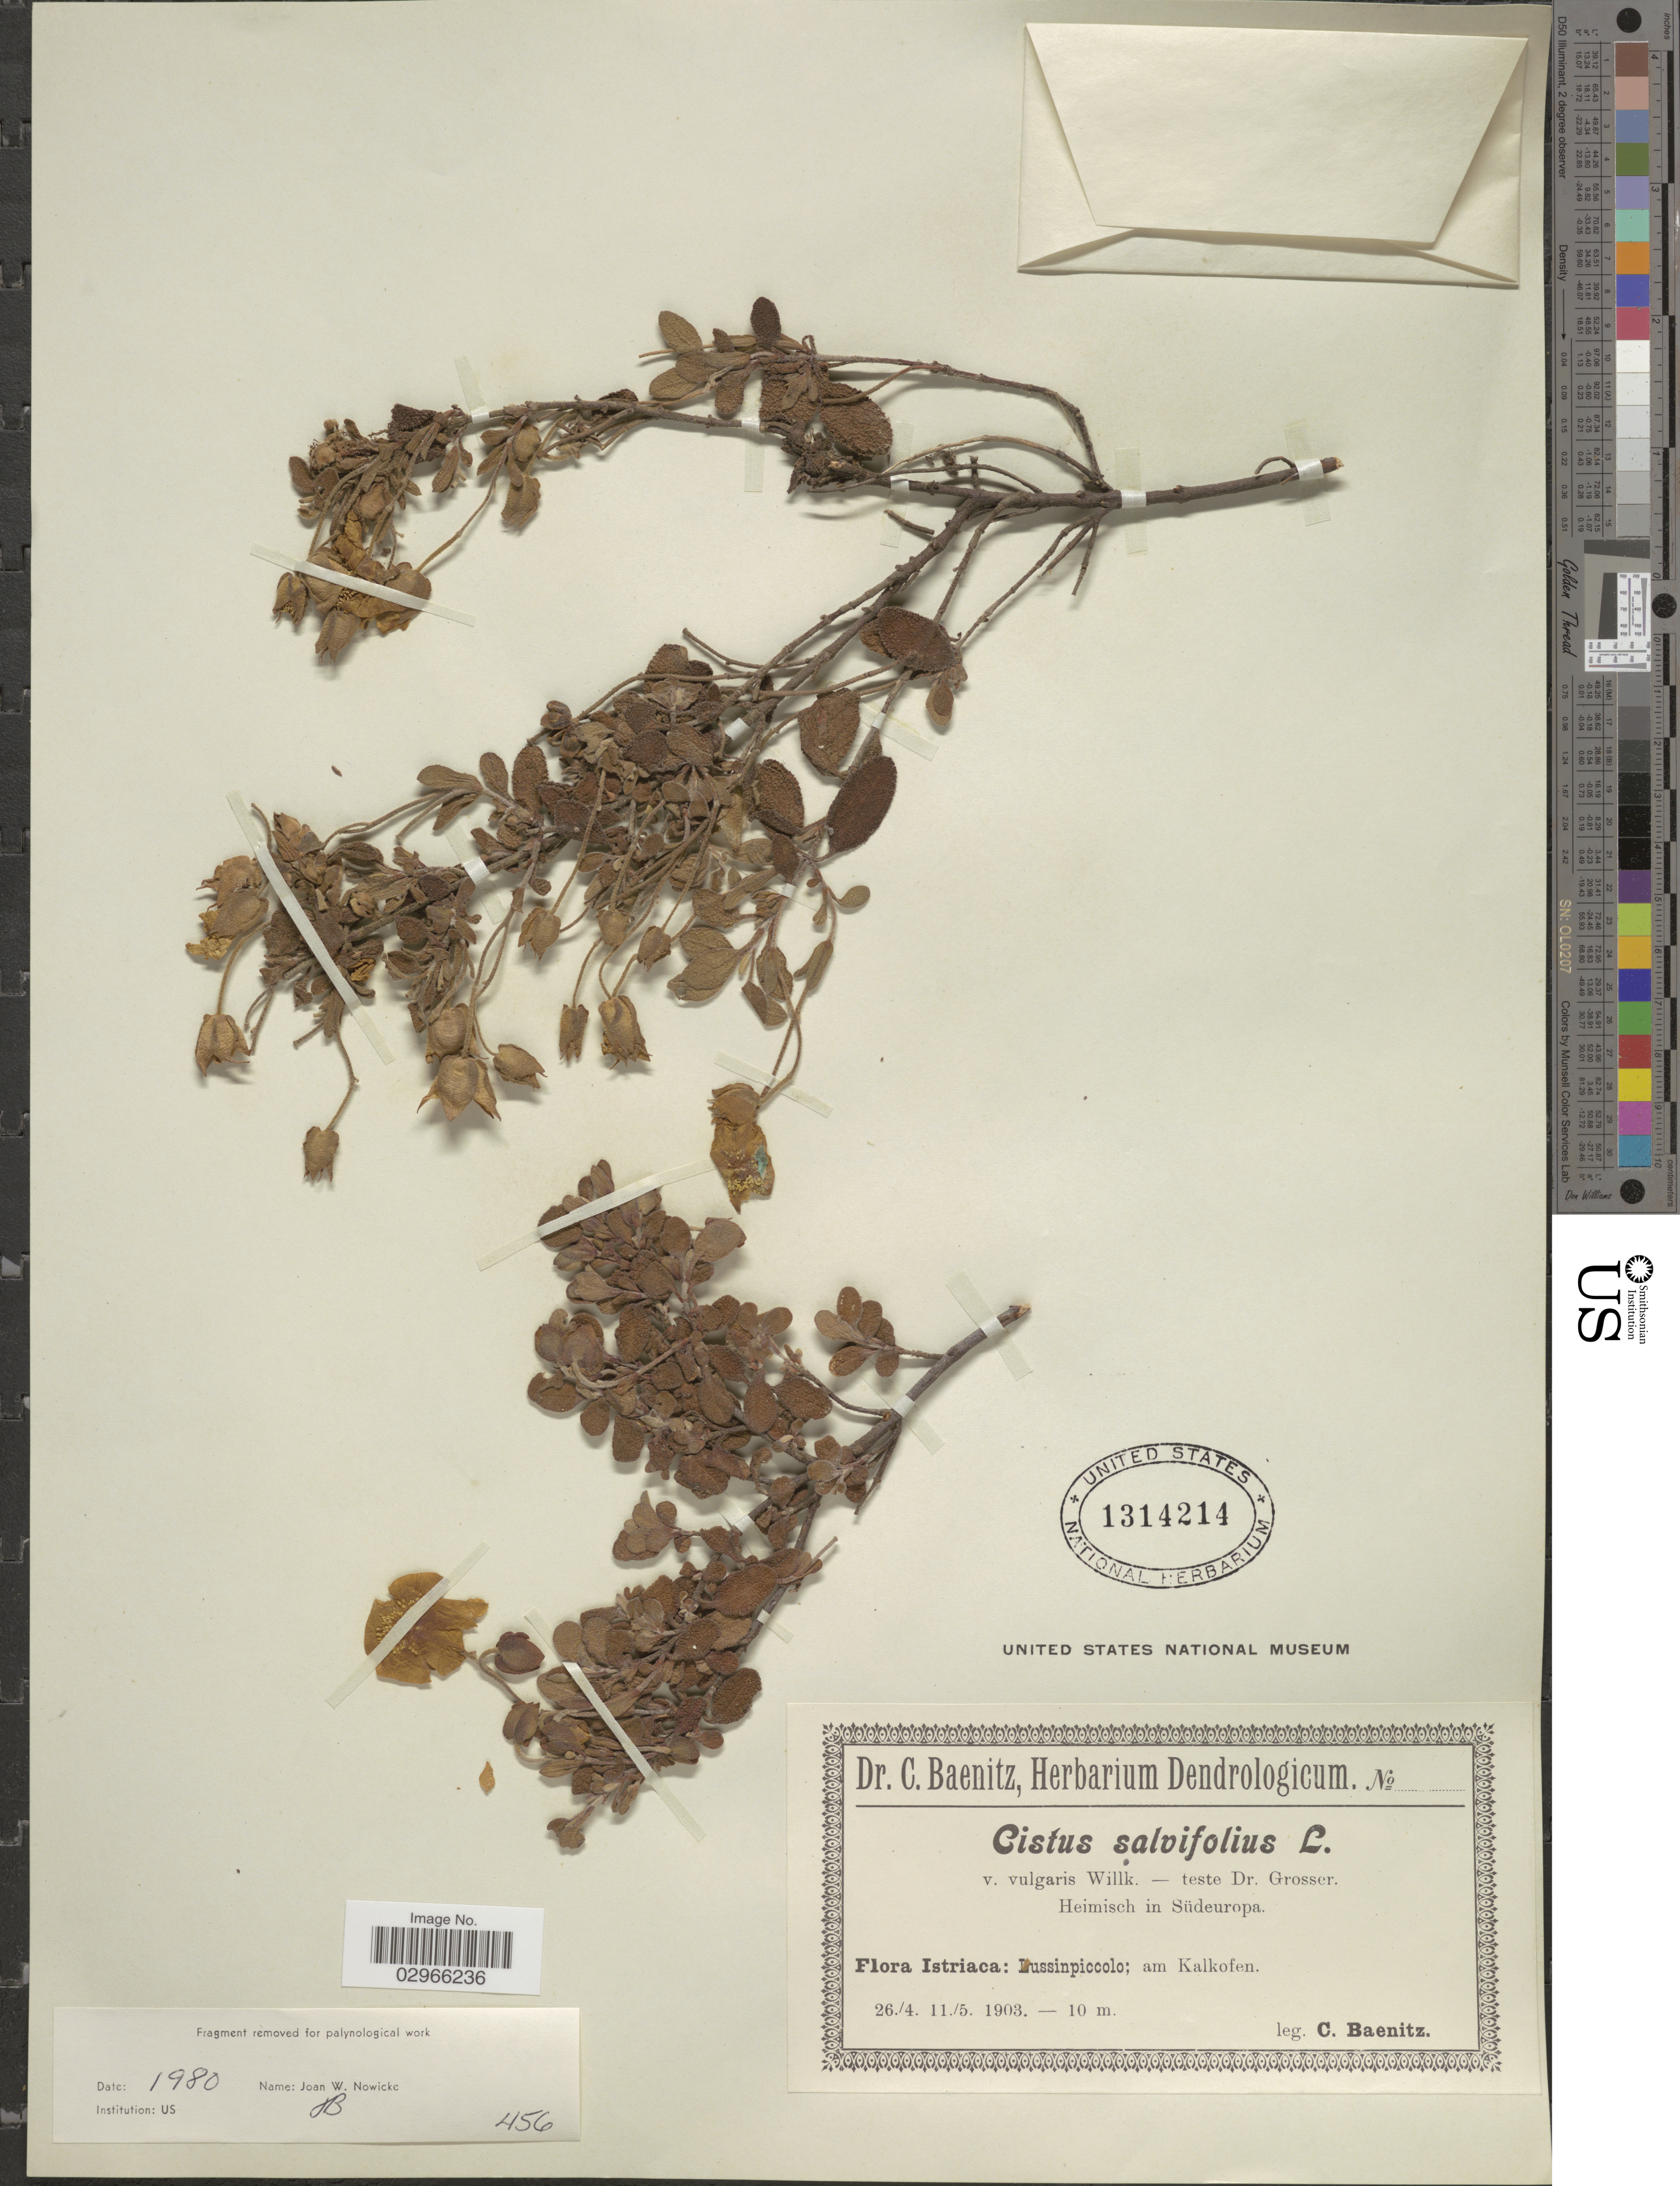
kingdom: Plantae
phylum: Tracheophyta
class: Magnoliopsida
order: Malvales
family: Cistaceae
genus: Cistus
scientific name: Cistus salviifolius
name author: L.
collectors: C. G. Baenitz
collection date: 1903-04-26/1903-05-11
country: Croatia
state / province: Istria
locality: Istriaca: Lussinpiccolo; am Kalkofen.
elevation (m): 10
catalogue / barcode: US 1314214